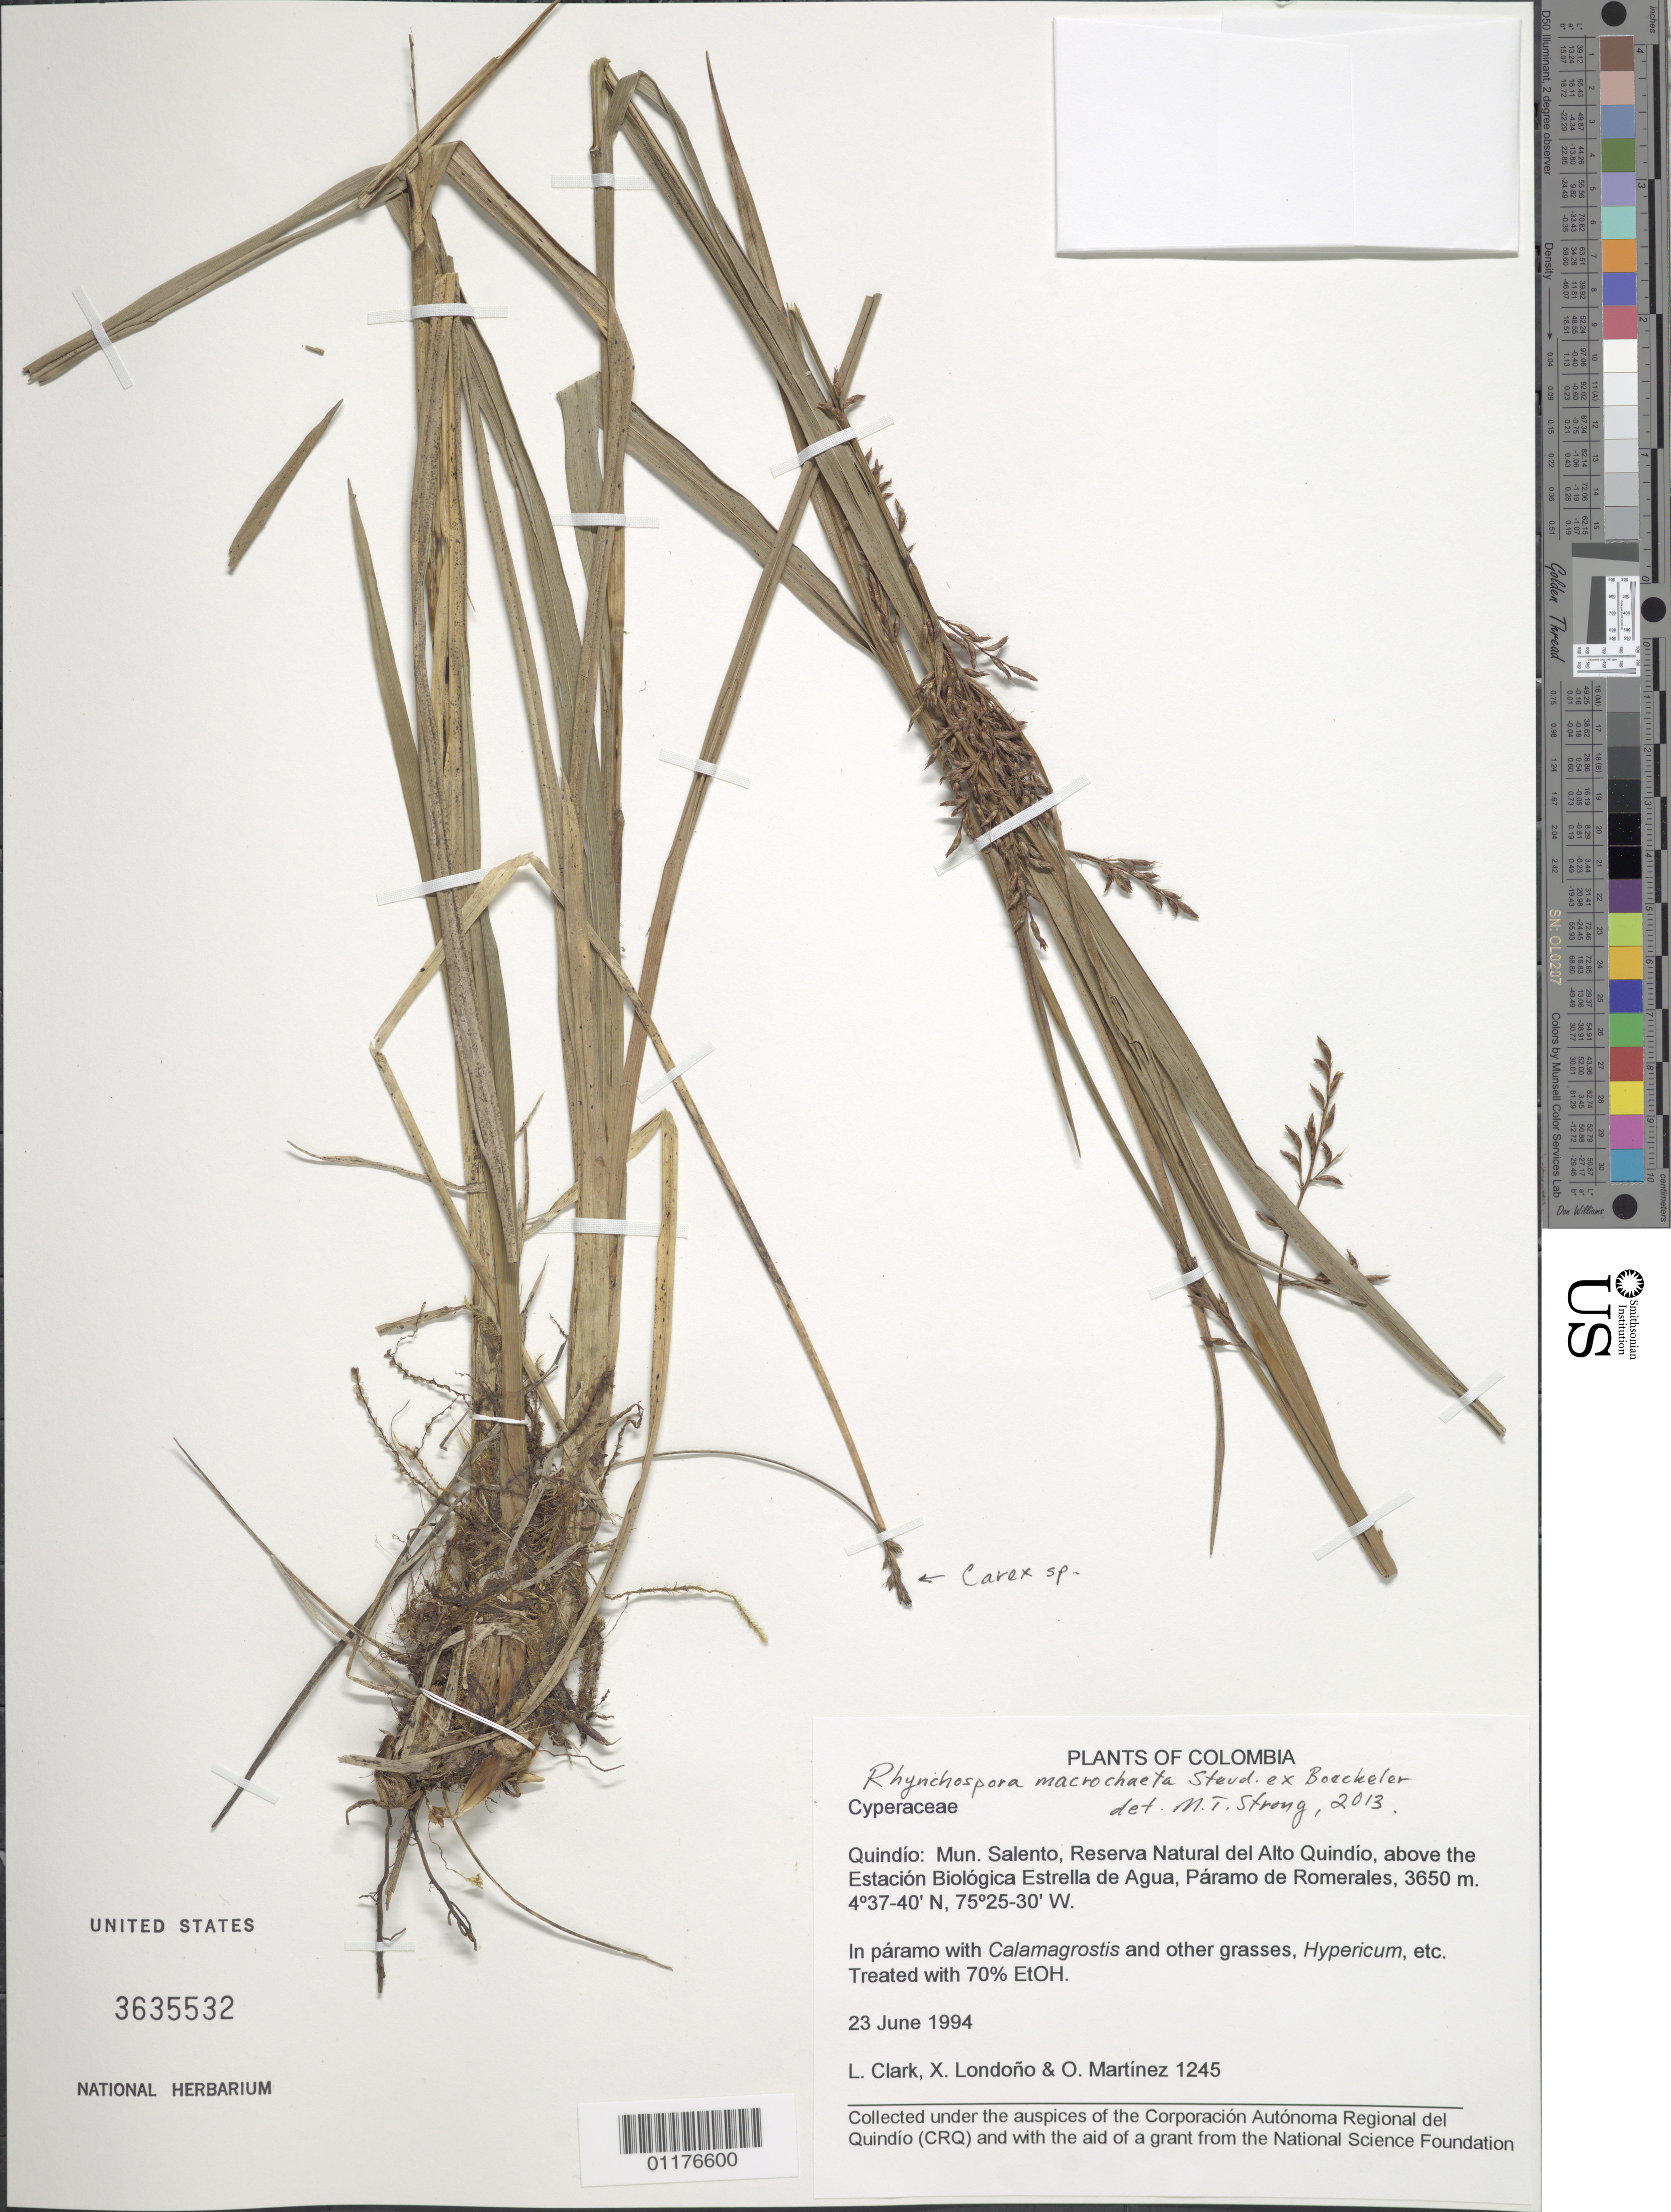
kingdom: Plantae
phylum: Tracheophyta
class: Liliopsida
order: Poales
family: Cyperaceae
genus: Rhynchospora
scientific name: Rhynchospora macrochaeta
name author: Steud. ex Boeckeler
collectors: L. G. Clark, X. Londoño & O. Martínez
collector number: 1245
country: Colombia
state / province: Quindío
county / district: Salento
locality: Reserva Natural de Alto Quindio, above the Estacion Biologica Estella de Agua, Paramo de Romerales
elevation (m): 3650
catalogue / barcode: US 3635532